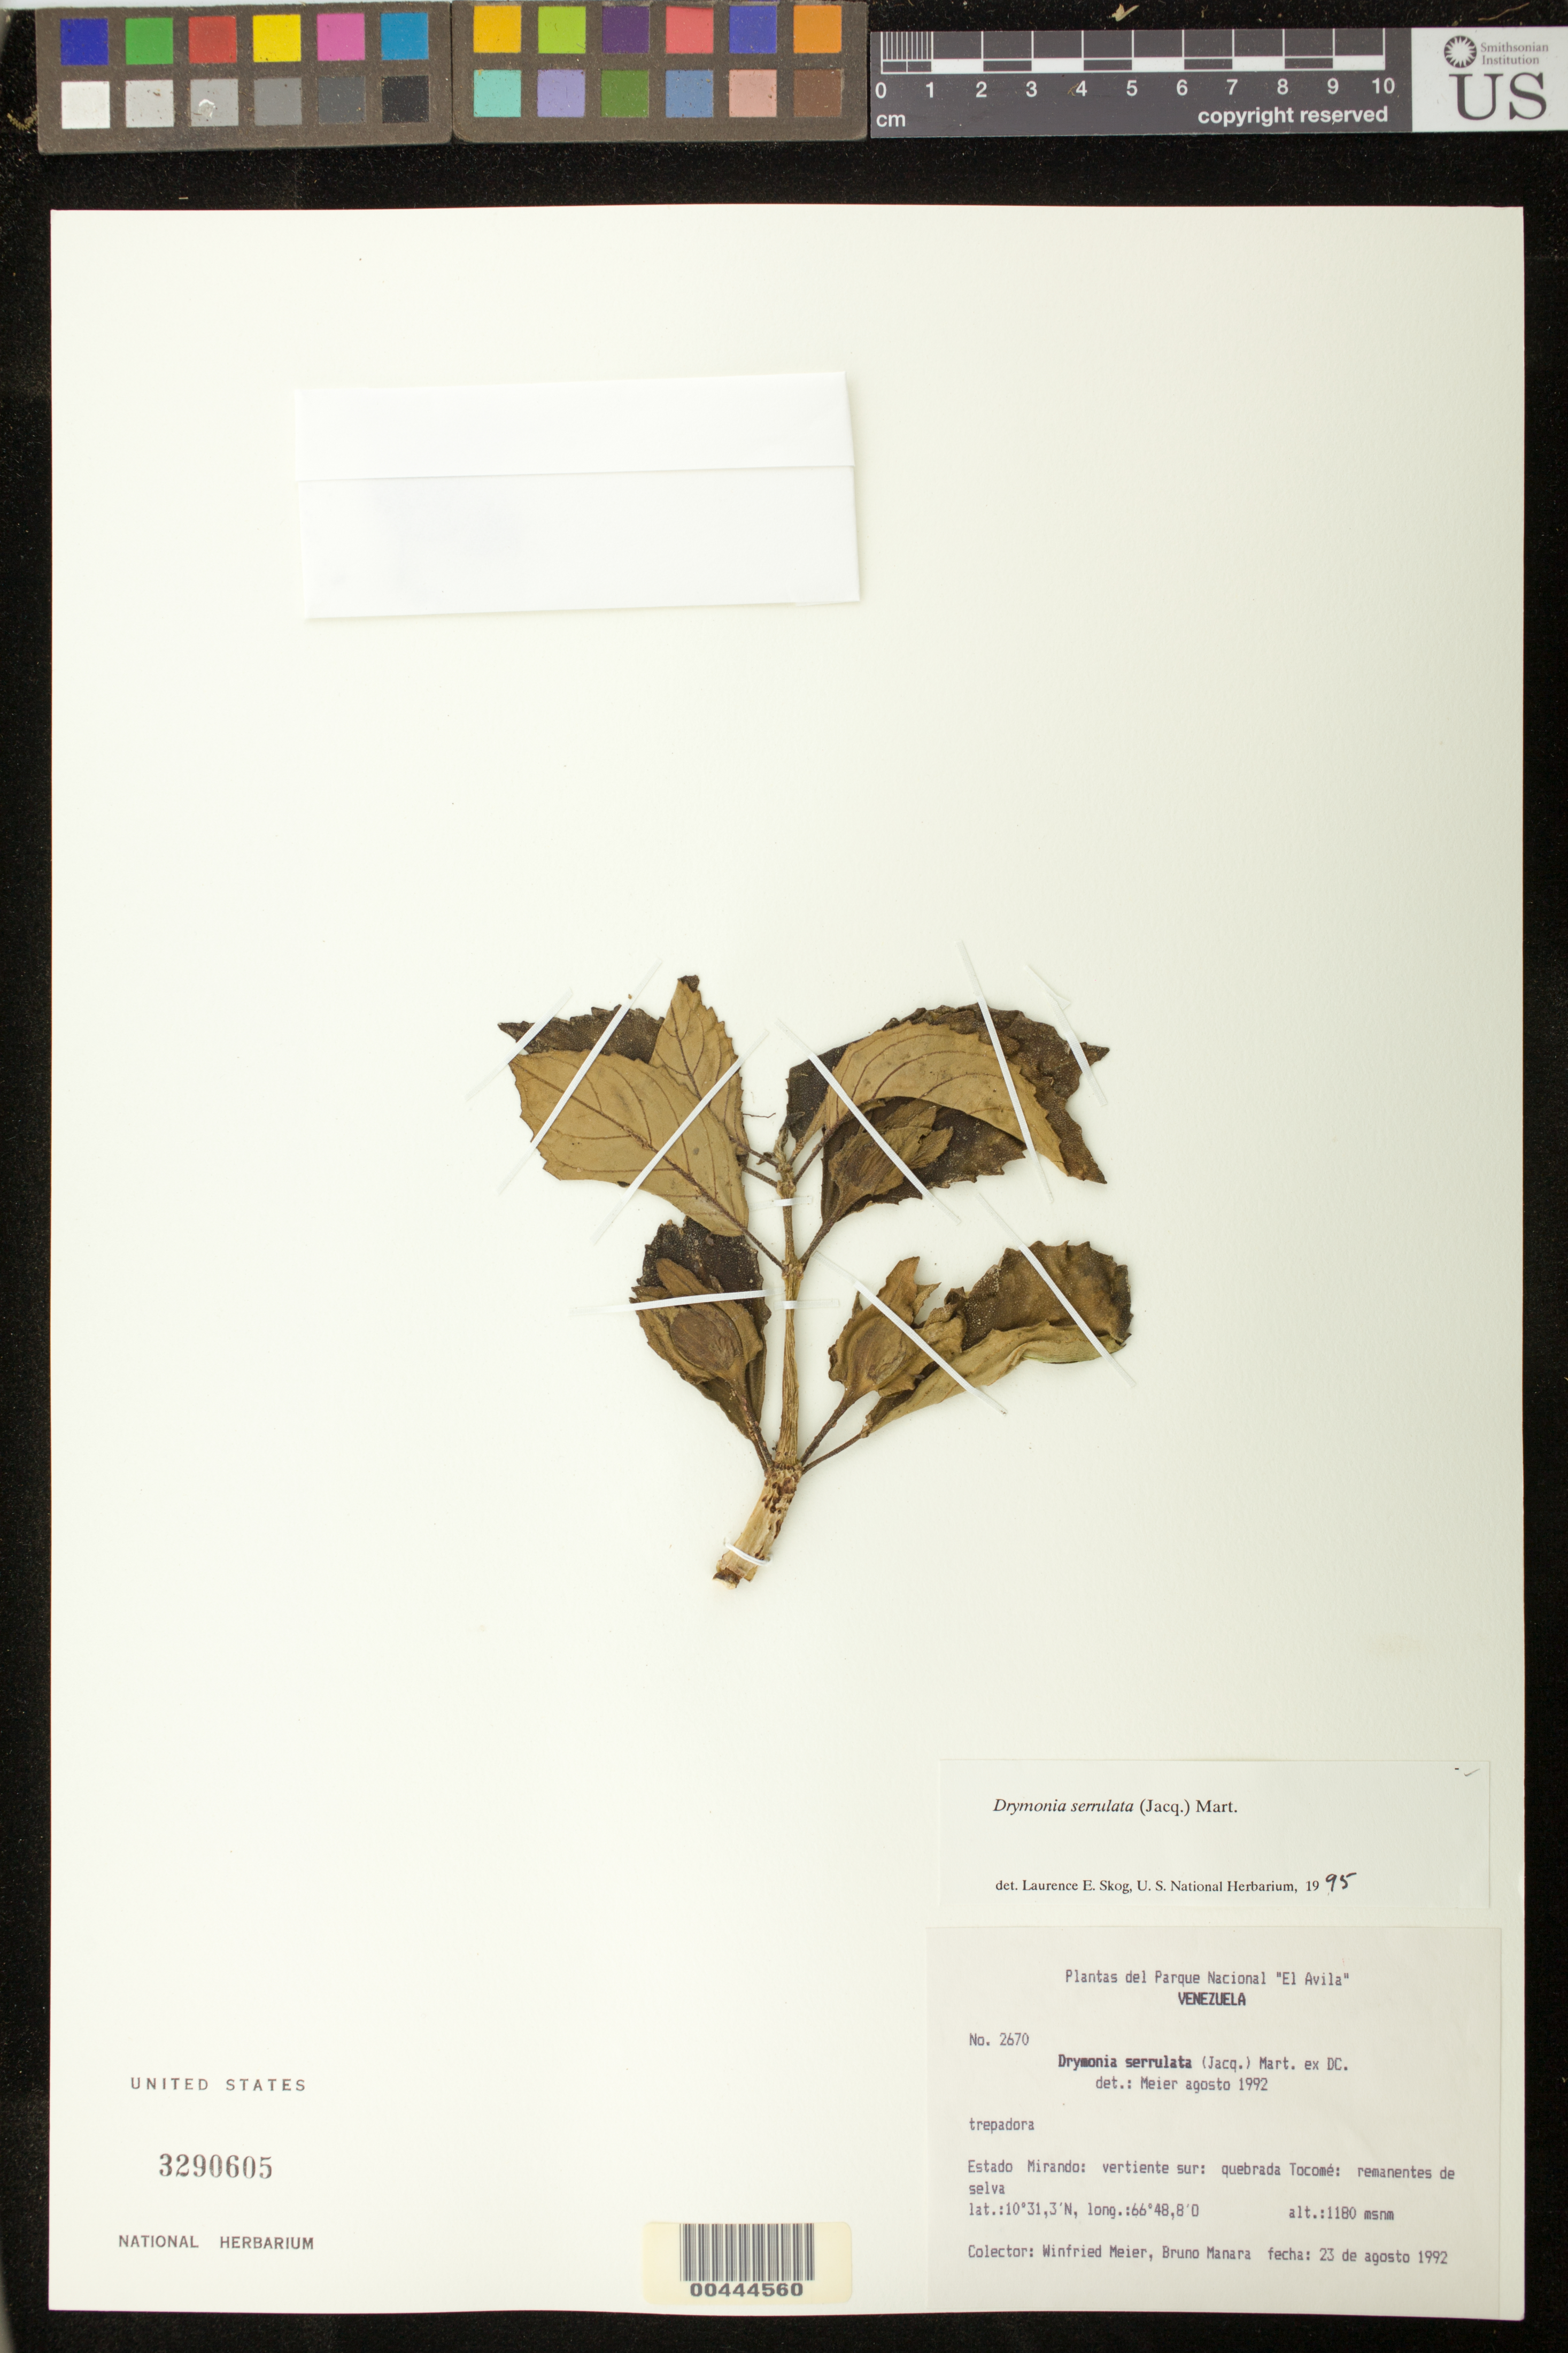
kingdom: Plantae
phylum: Tracheophyta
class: Magnoliopsida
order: Lamiales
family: Gesneriaceae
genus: Drymonia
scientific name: Drymonia serrulata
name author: (Jacq.) Mart.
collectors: W. Meier & B. Manara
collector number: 2670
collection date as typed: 23 Aug 1922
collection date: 1922-08-23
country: Venezuela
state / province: Miranda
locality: Tocome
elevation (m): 1180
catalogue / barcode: US 3290605